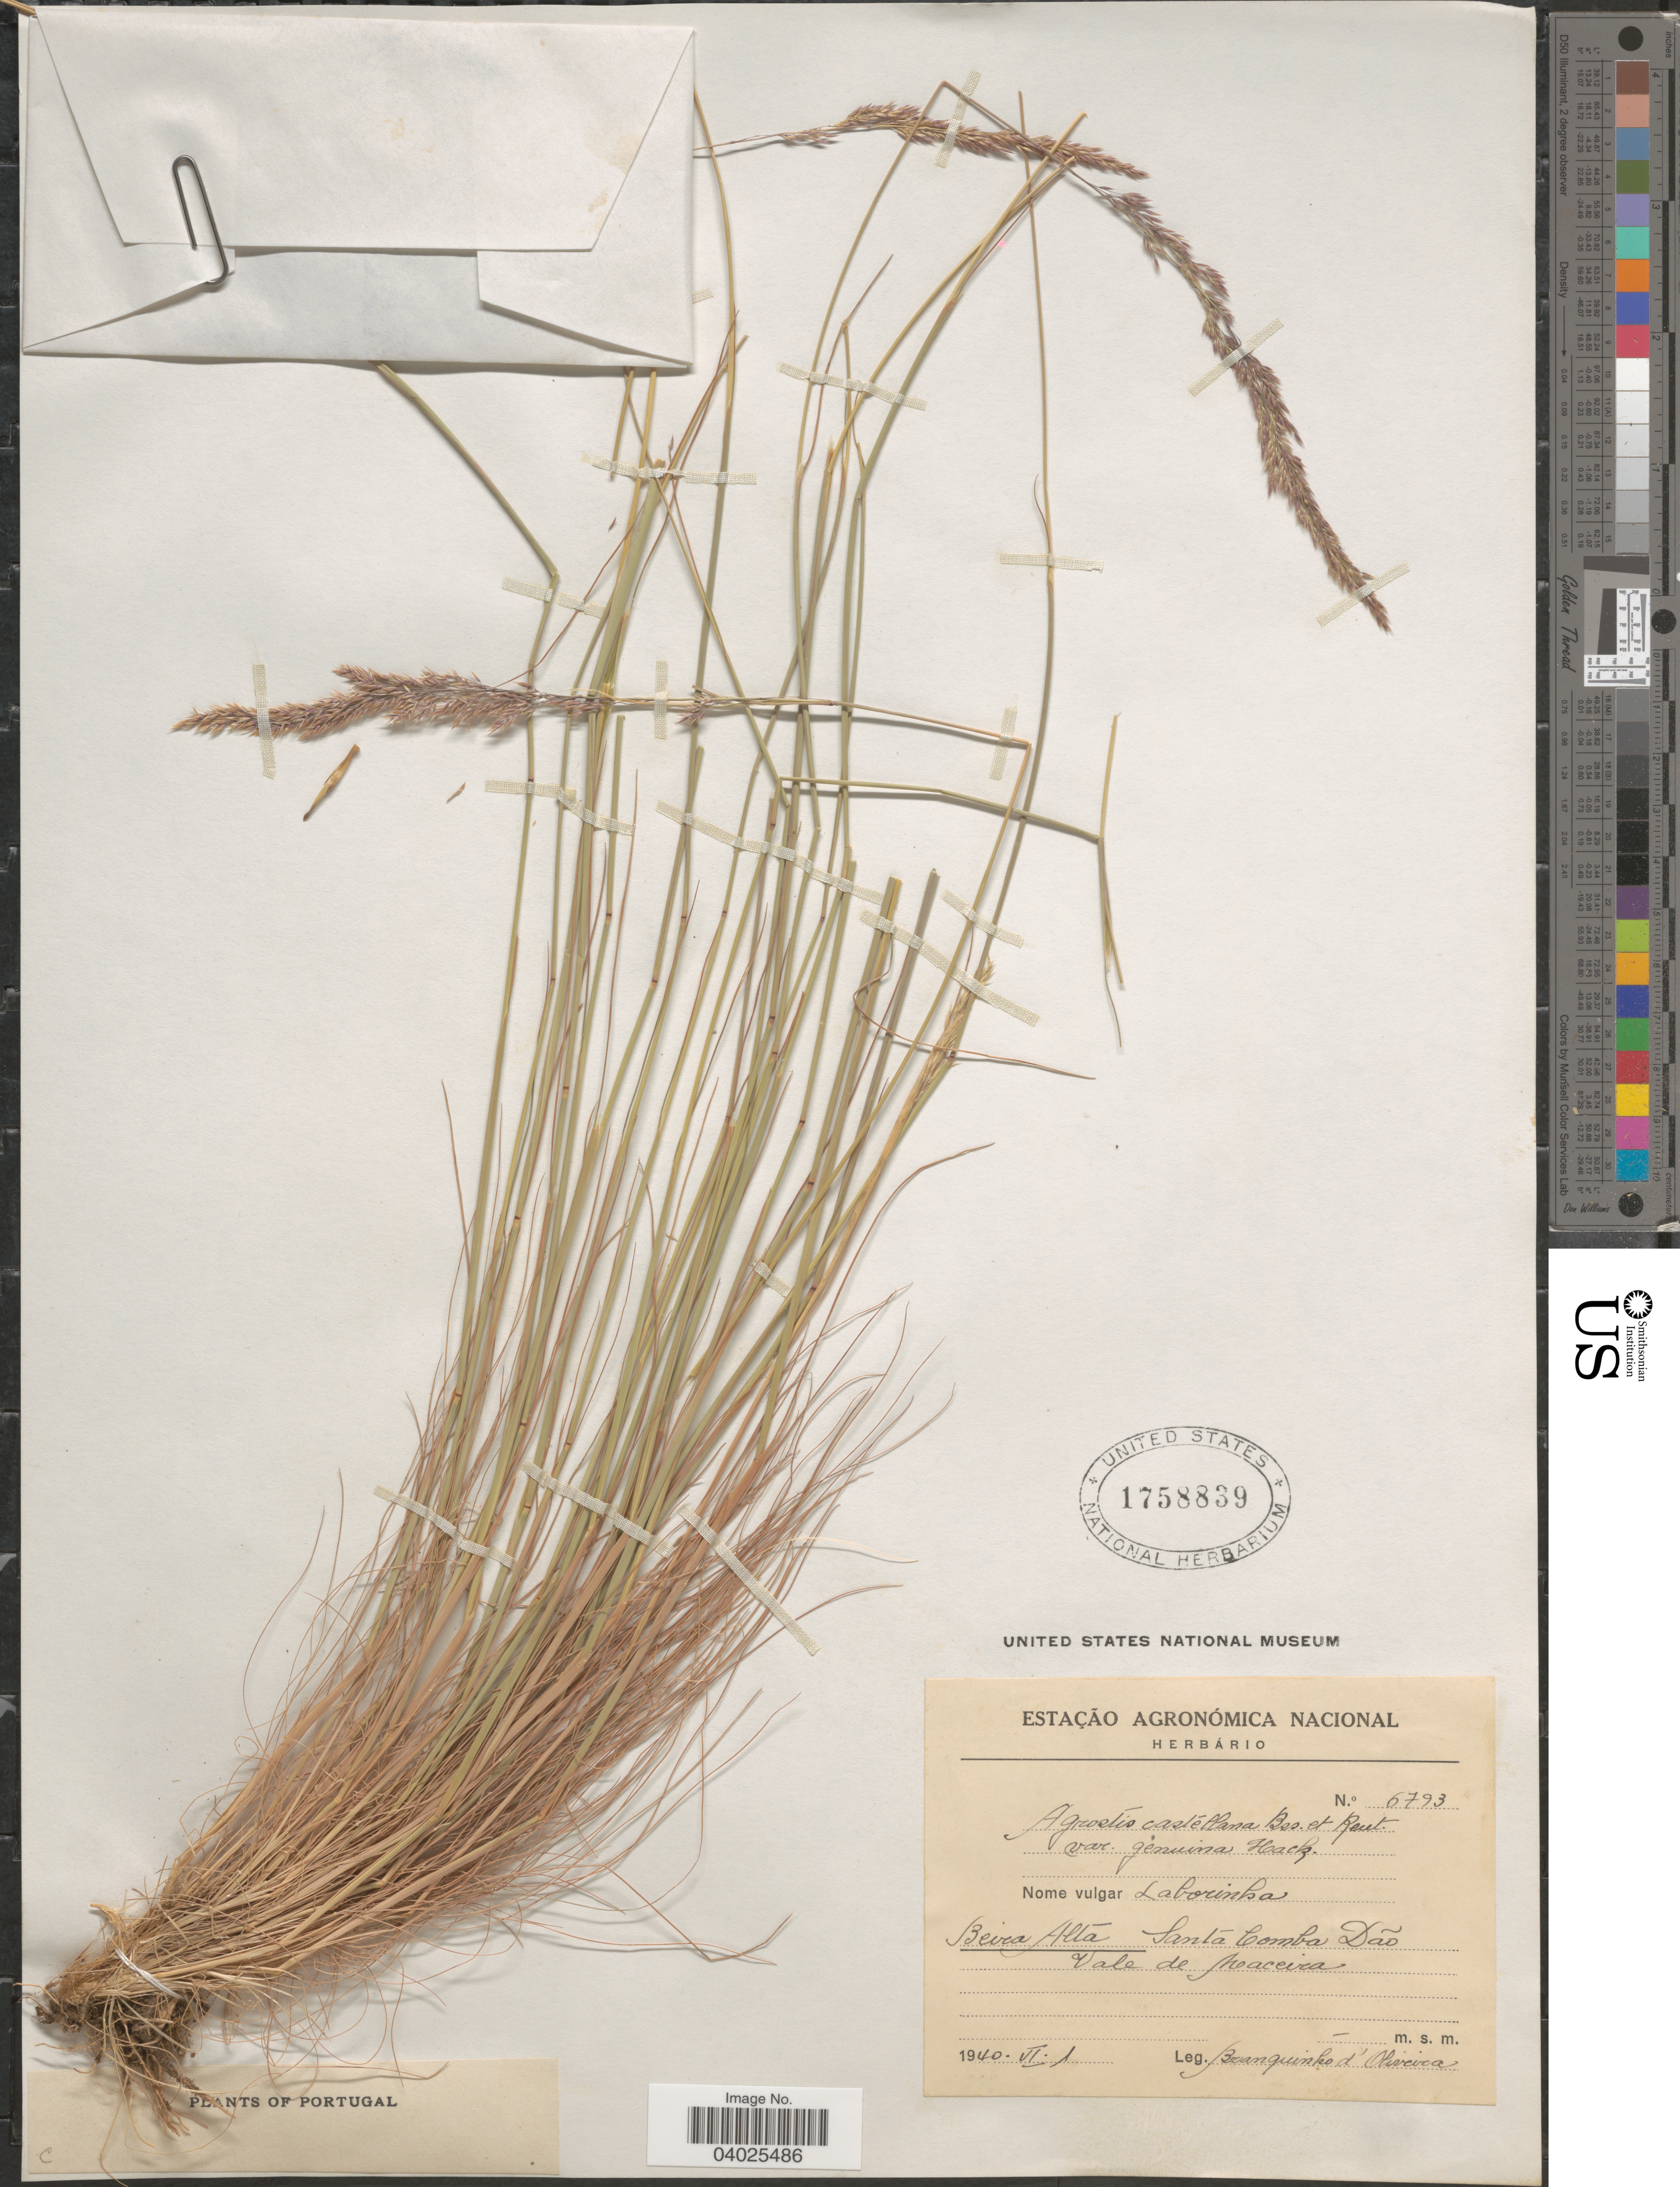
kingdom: Plantae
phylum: Tracheophyta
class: Liliopsida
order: Poales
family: Poaceae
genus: Agrostis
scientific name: Agrostis castellana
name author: Boiss. & Reut.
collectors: A. Branquinho D'Oliveira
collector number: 6793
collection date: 1940-06-01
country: Portugal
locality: Beira Alta. Santa Comba Dão. Vale de Maceira.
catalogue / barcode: US 1758839